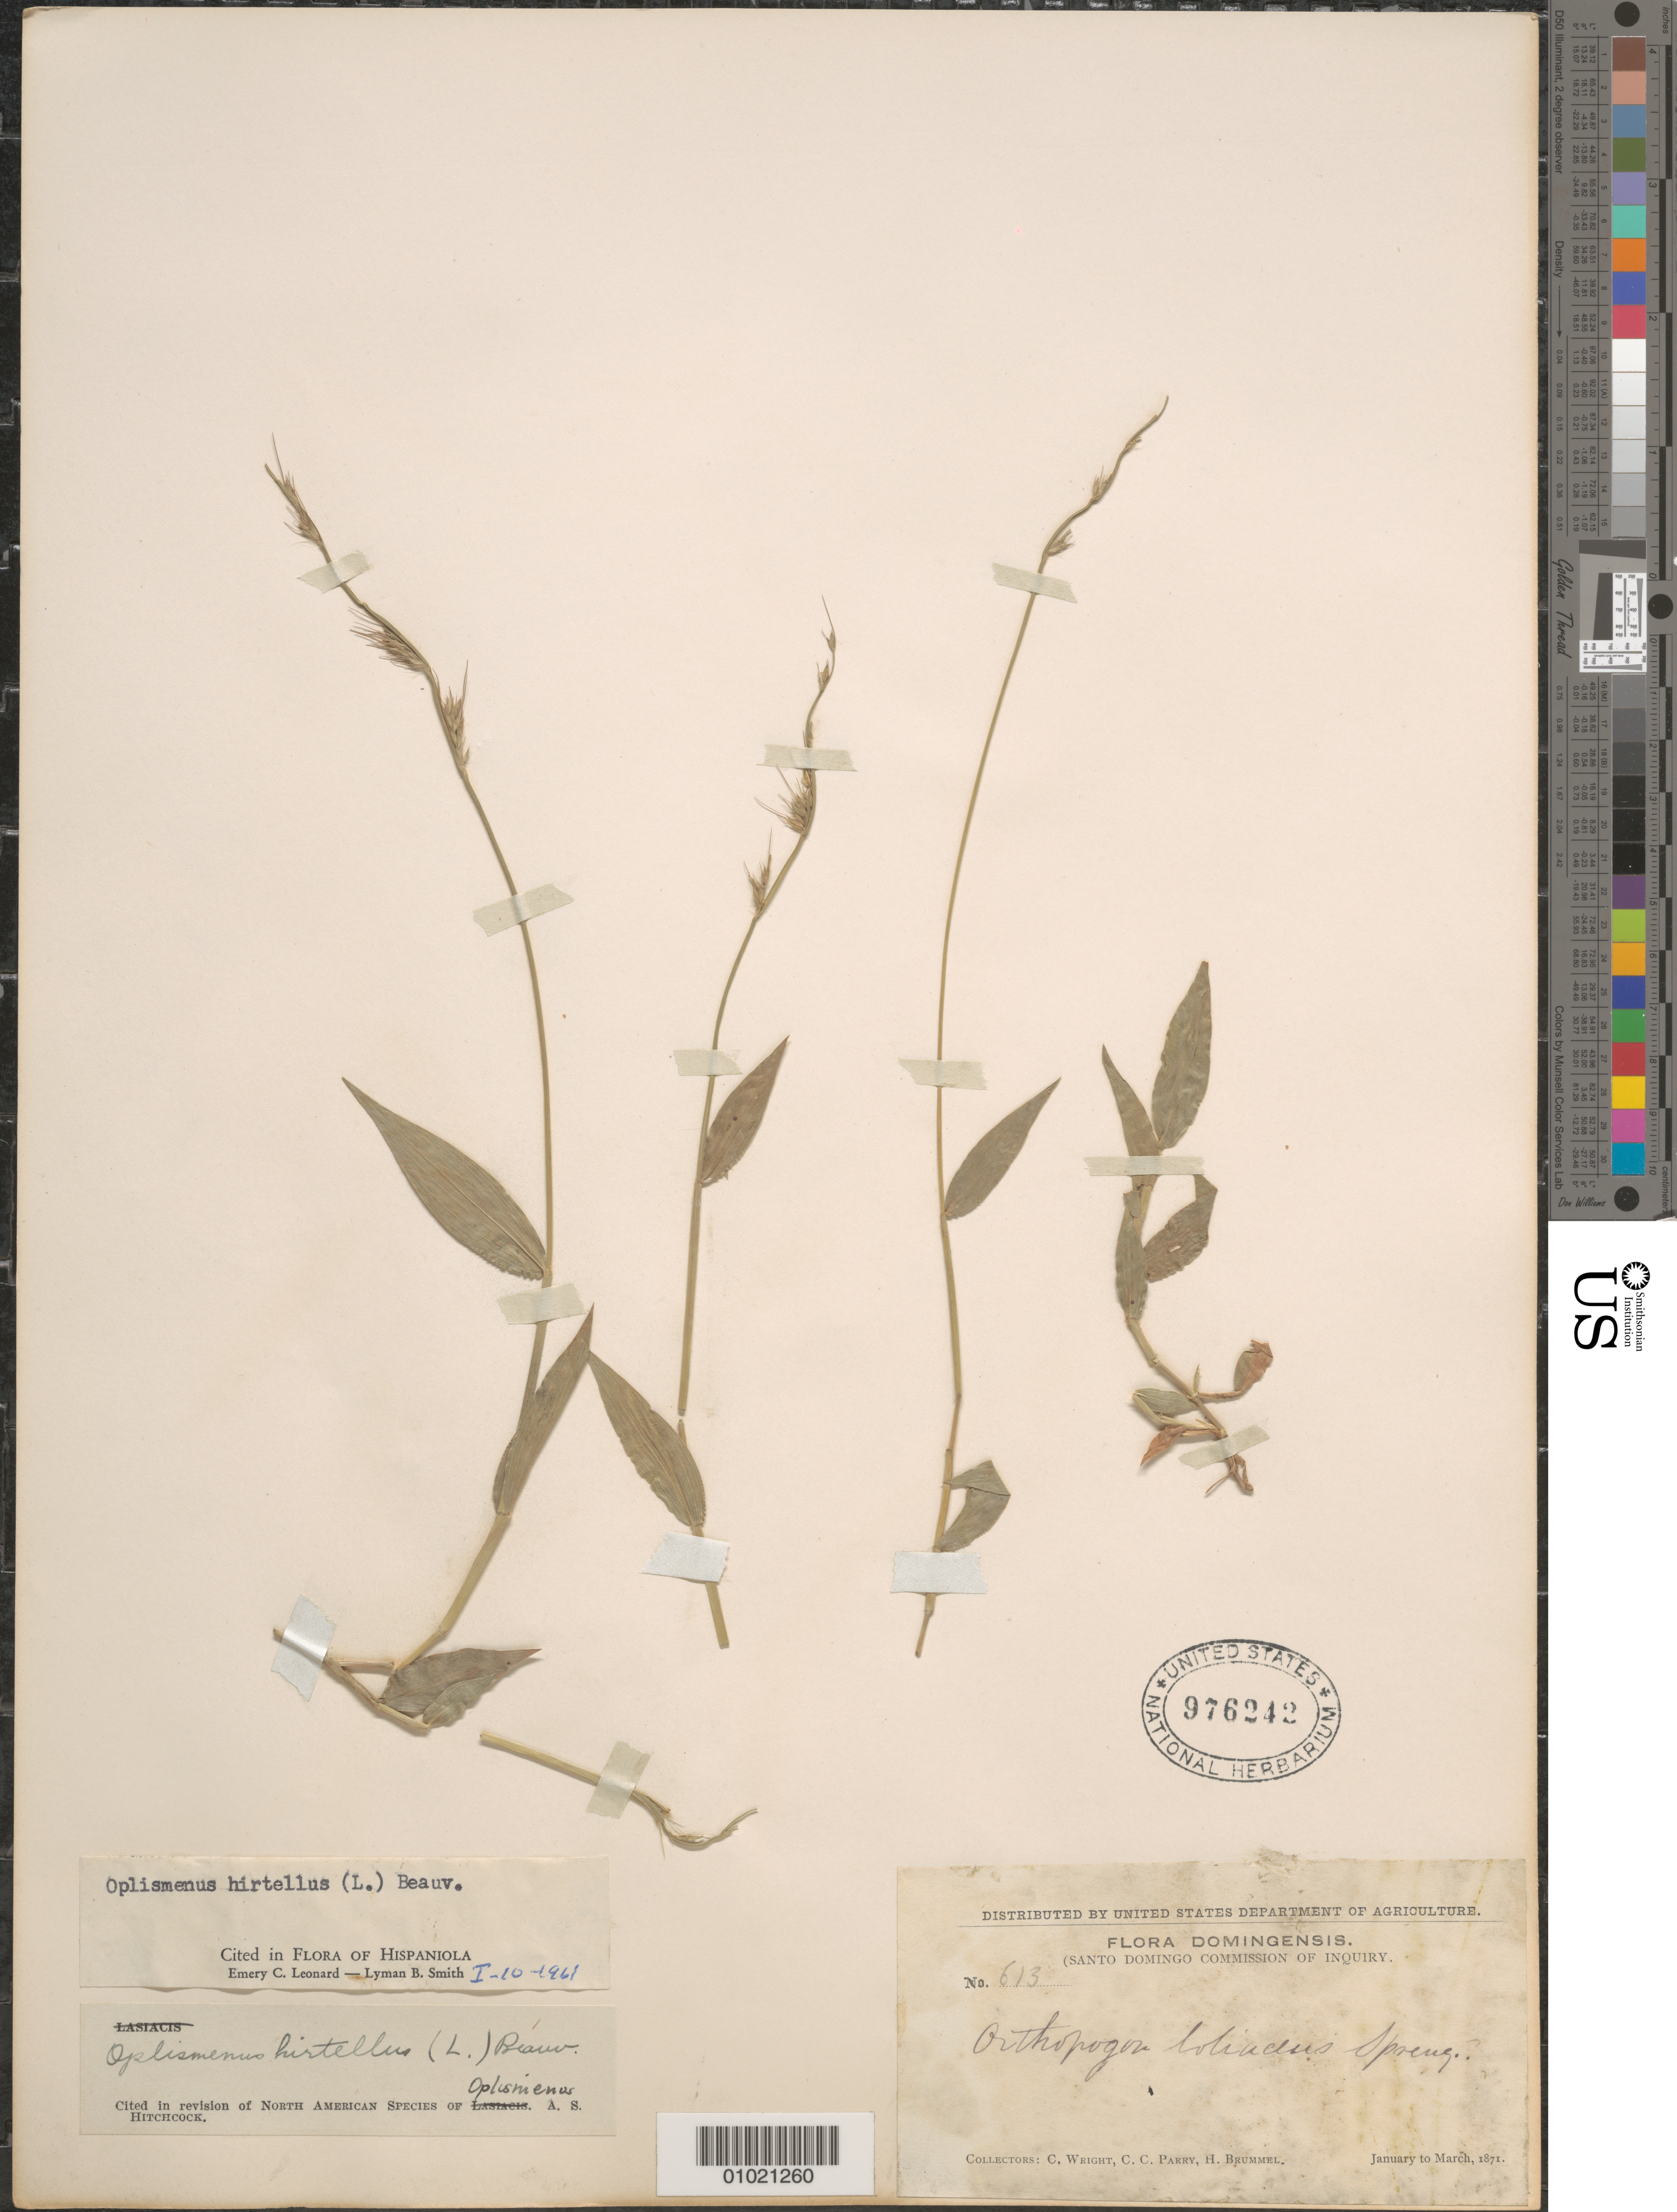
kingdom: Plantae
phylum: Tracheophyta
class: Liliopsida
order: Poales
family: Poaceae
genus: Oplismenus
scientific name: Oplismenus hirtellus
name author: (L.) P. Beauv.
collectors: C. Wright, C. C. Parry & H. Brummel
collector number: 613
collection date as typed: Jan 1871 to -- Mar 1871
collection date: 1871-01/1871-03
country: Dominican Republic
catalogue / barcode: US 976242